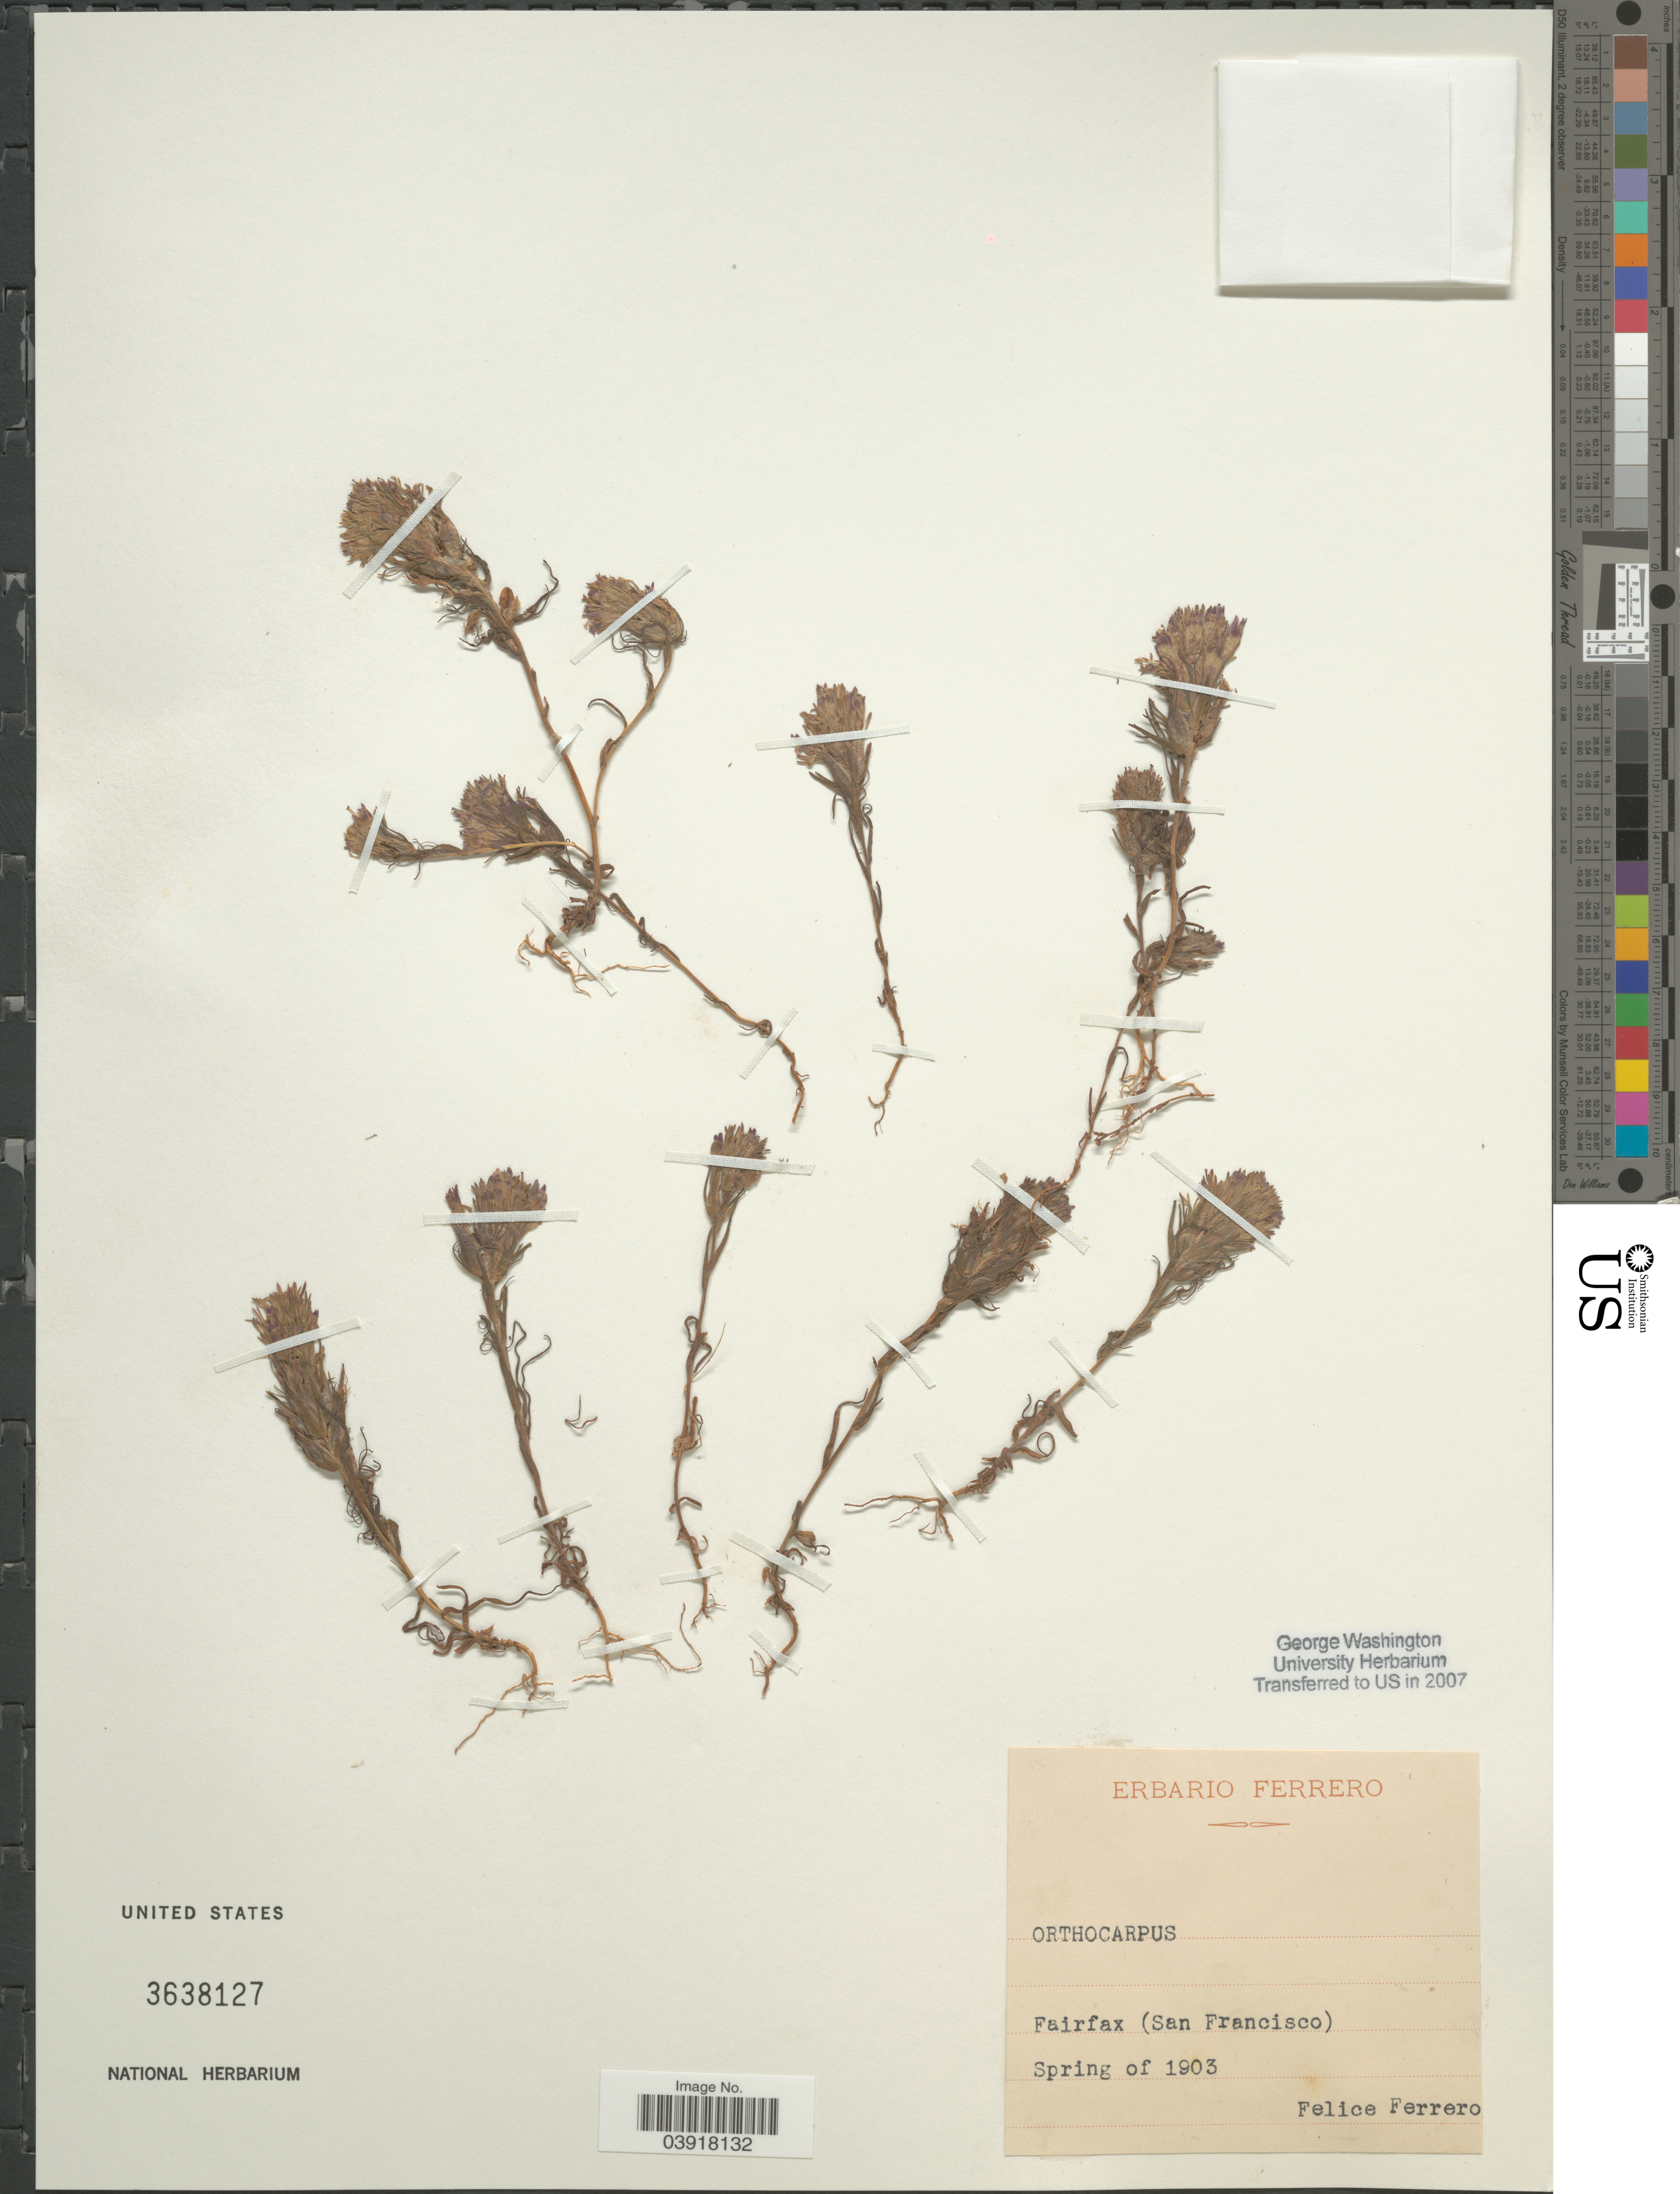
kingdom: Plantae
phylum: Tracheophyta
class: Magnoliopsida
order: Lamiales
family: Orobanchaceae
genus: Orthocarpus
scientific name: Orthocarpus sp.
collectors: F. Ferrero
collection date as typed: Spring of 1903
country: United States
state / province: California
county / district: San Francisco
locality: Fairfax (San Francisco).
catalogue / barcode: US 3638127